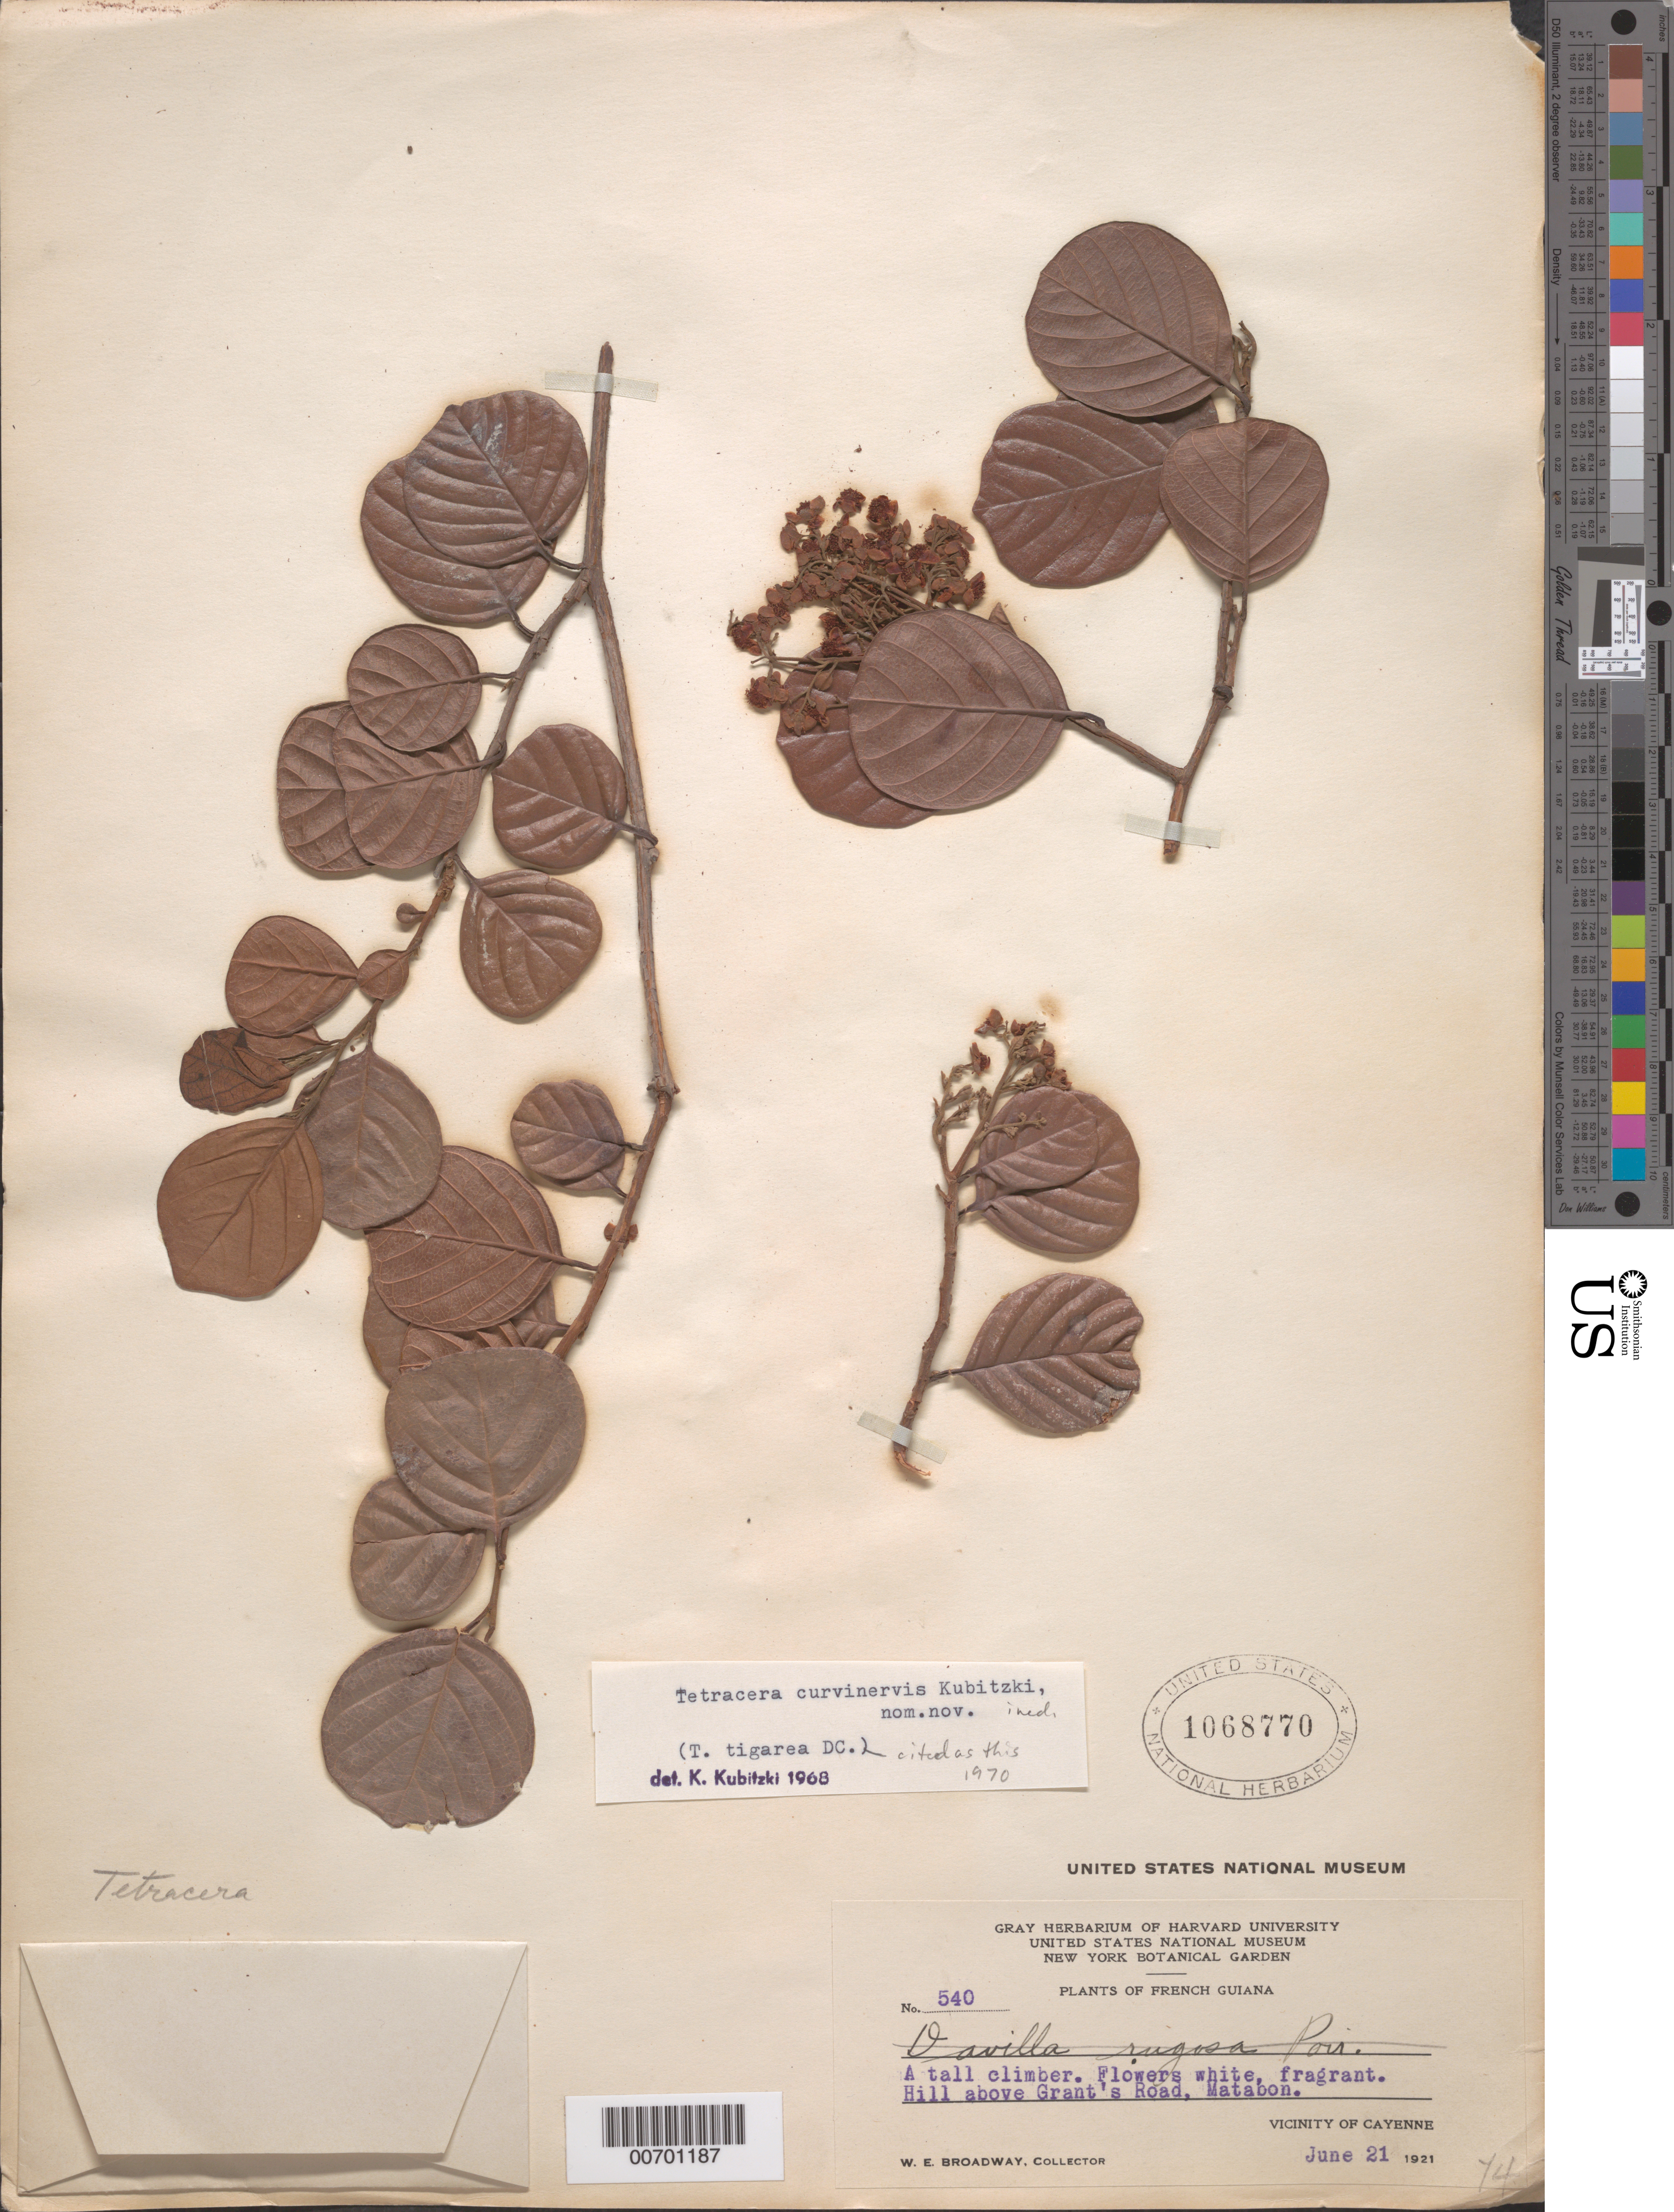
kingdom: Plantae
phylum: Tracheophyta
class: Magnoliopsida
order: Dilleniales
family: Dilleniaceae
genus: Tetracera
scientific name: Tetracera tigarea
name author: DC.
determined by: Kubitzki, Klaus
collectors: W. E. Broadway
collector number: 540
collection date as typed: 21-Jun-21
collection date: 1921-06-21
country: French Guiana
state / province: Cayenne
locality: Cayenne, vic., hill above Grant's Road, Matabon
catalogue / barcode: US 1068770